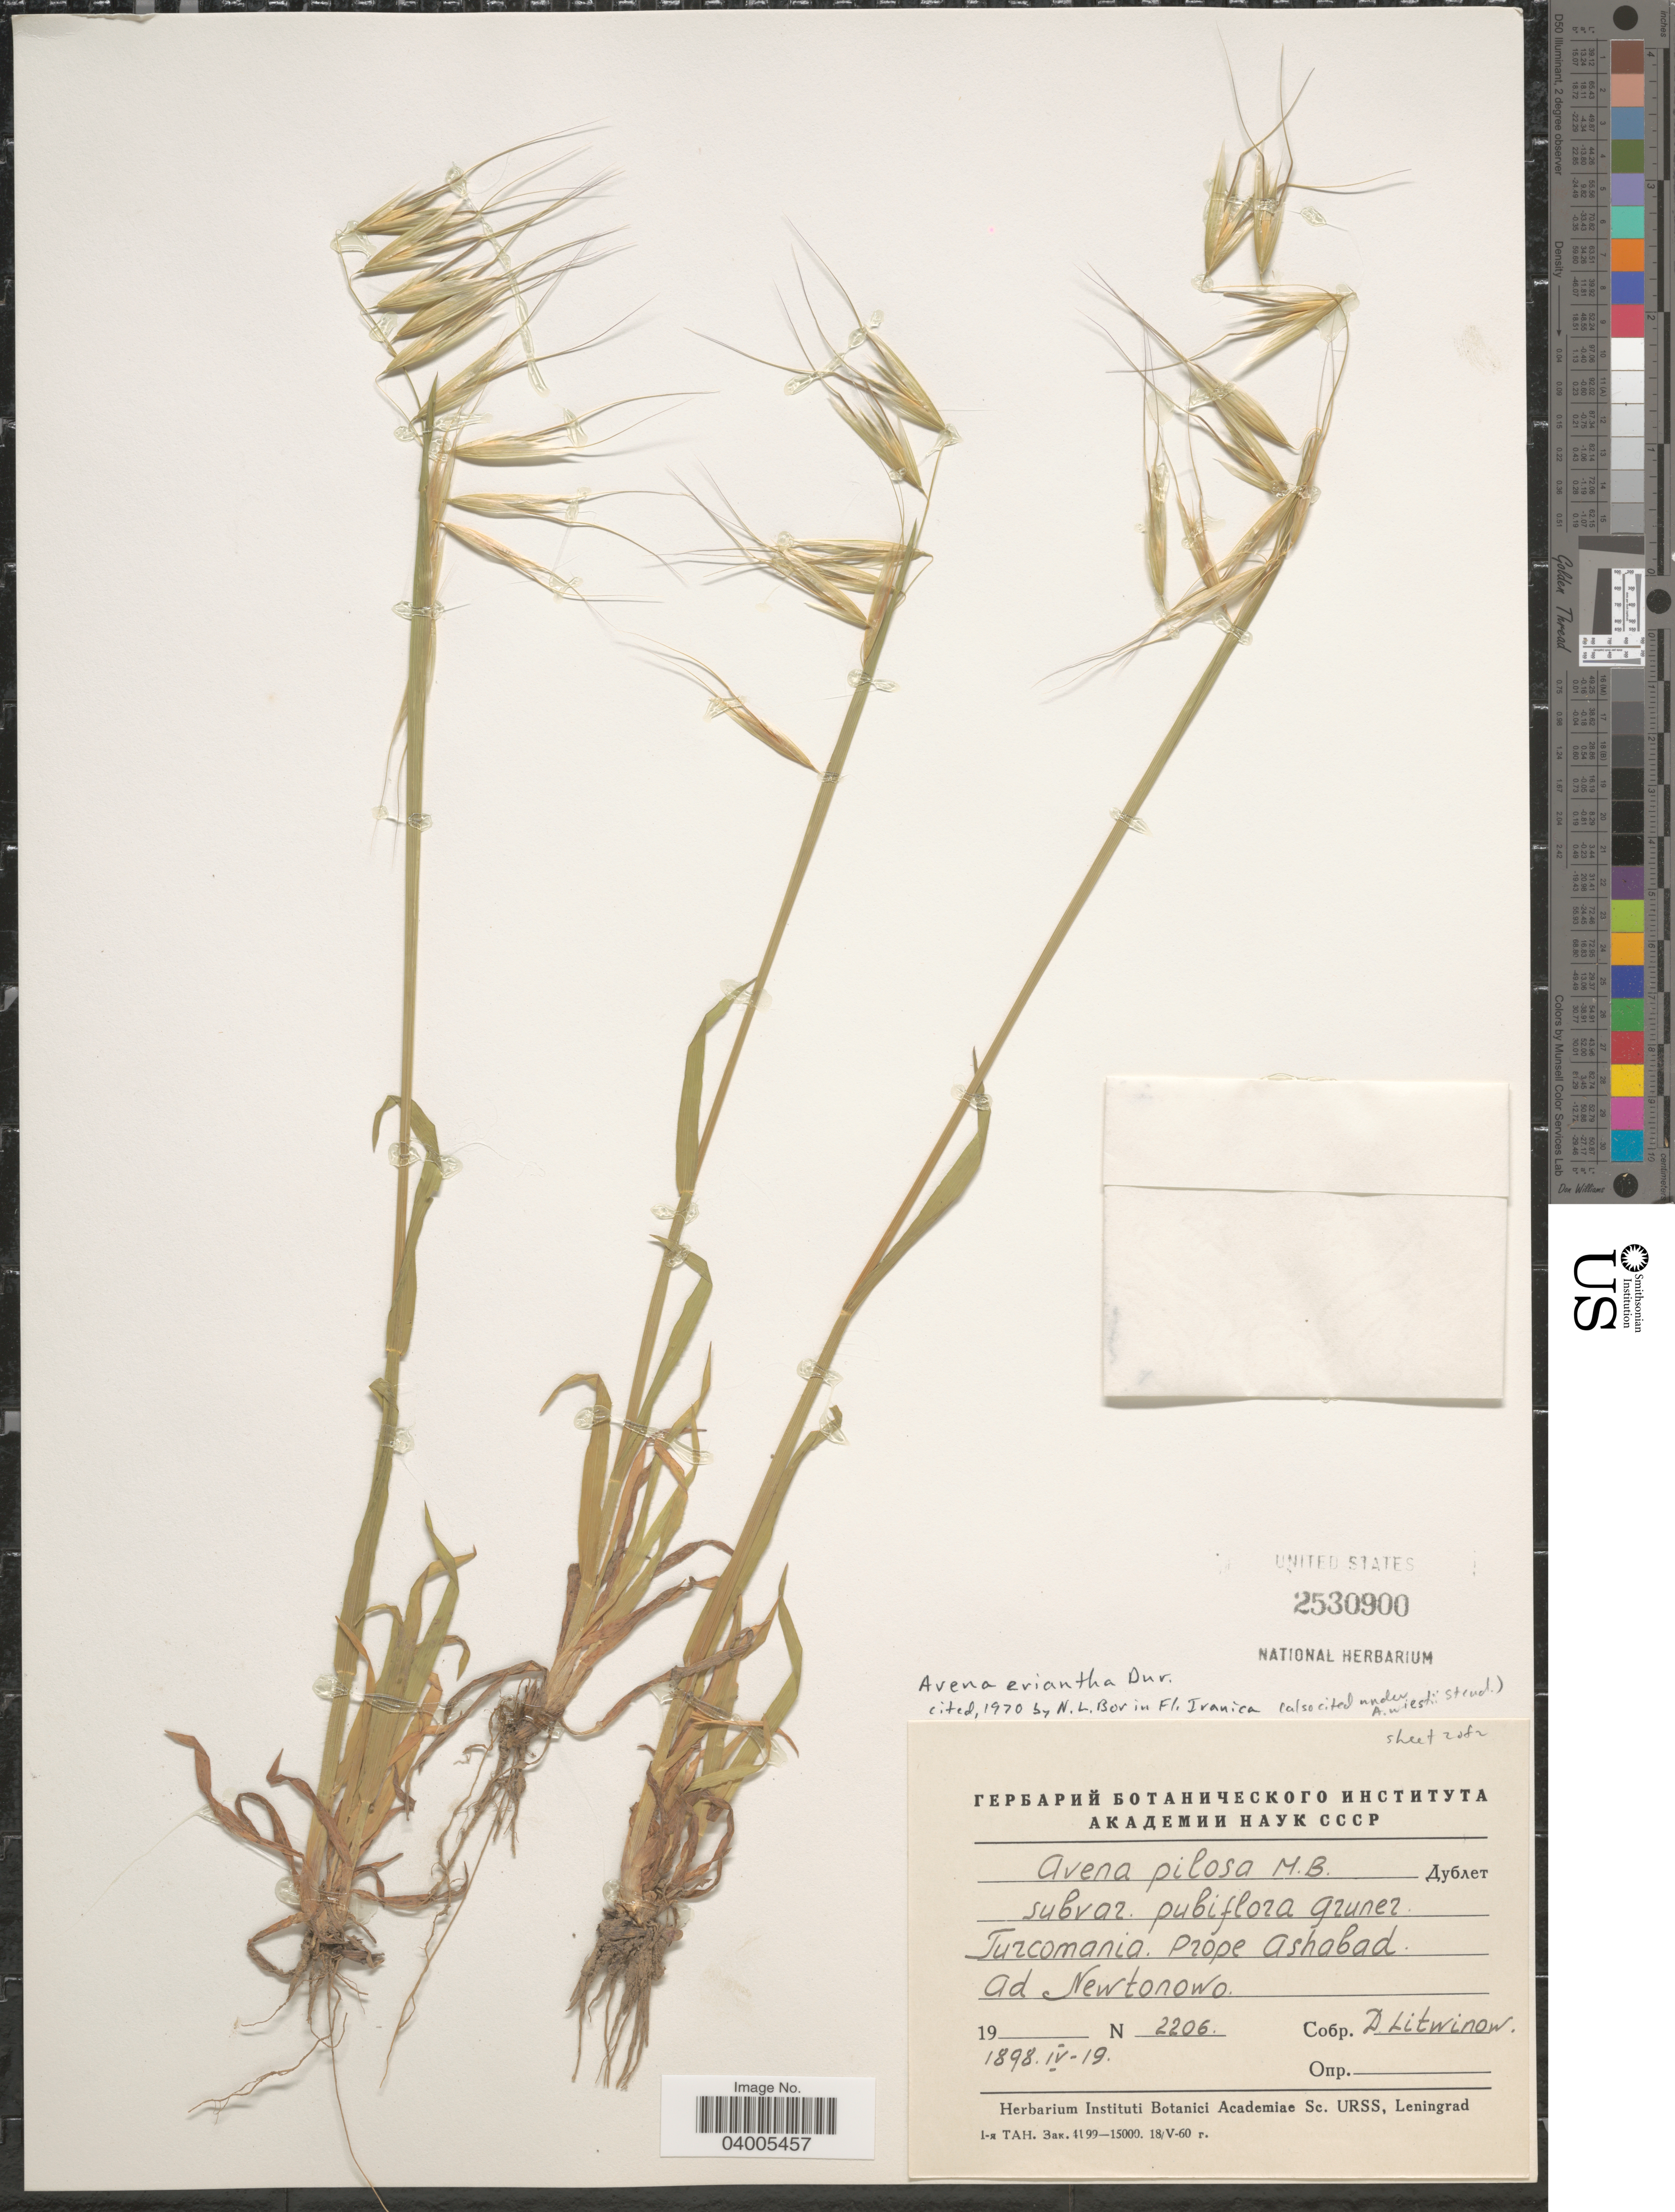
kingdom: Plantae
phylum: Tracheophyta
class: Liliopsida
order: Poales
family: Poaceae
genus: Avena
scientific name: Avena eriantha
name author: Durieu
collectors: D. Litwinow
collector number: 2206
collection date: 1898-04-19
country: Turkmenistan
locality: Turcomania. Prope Ashabad. Ad Newtonowo.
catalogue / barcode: US 2530900